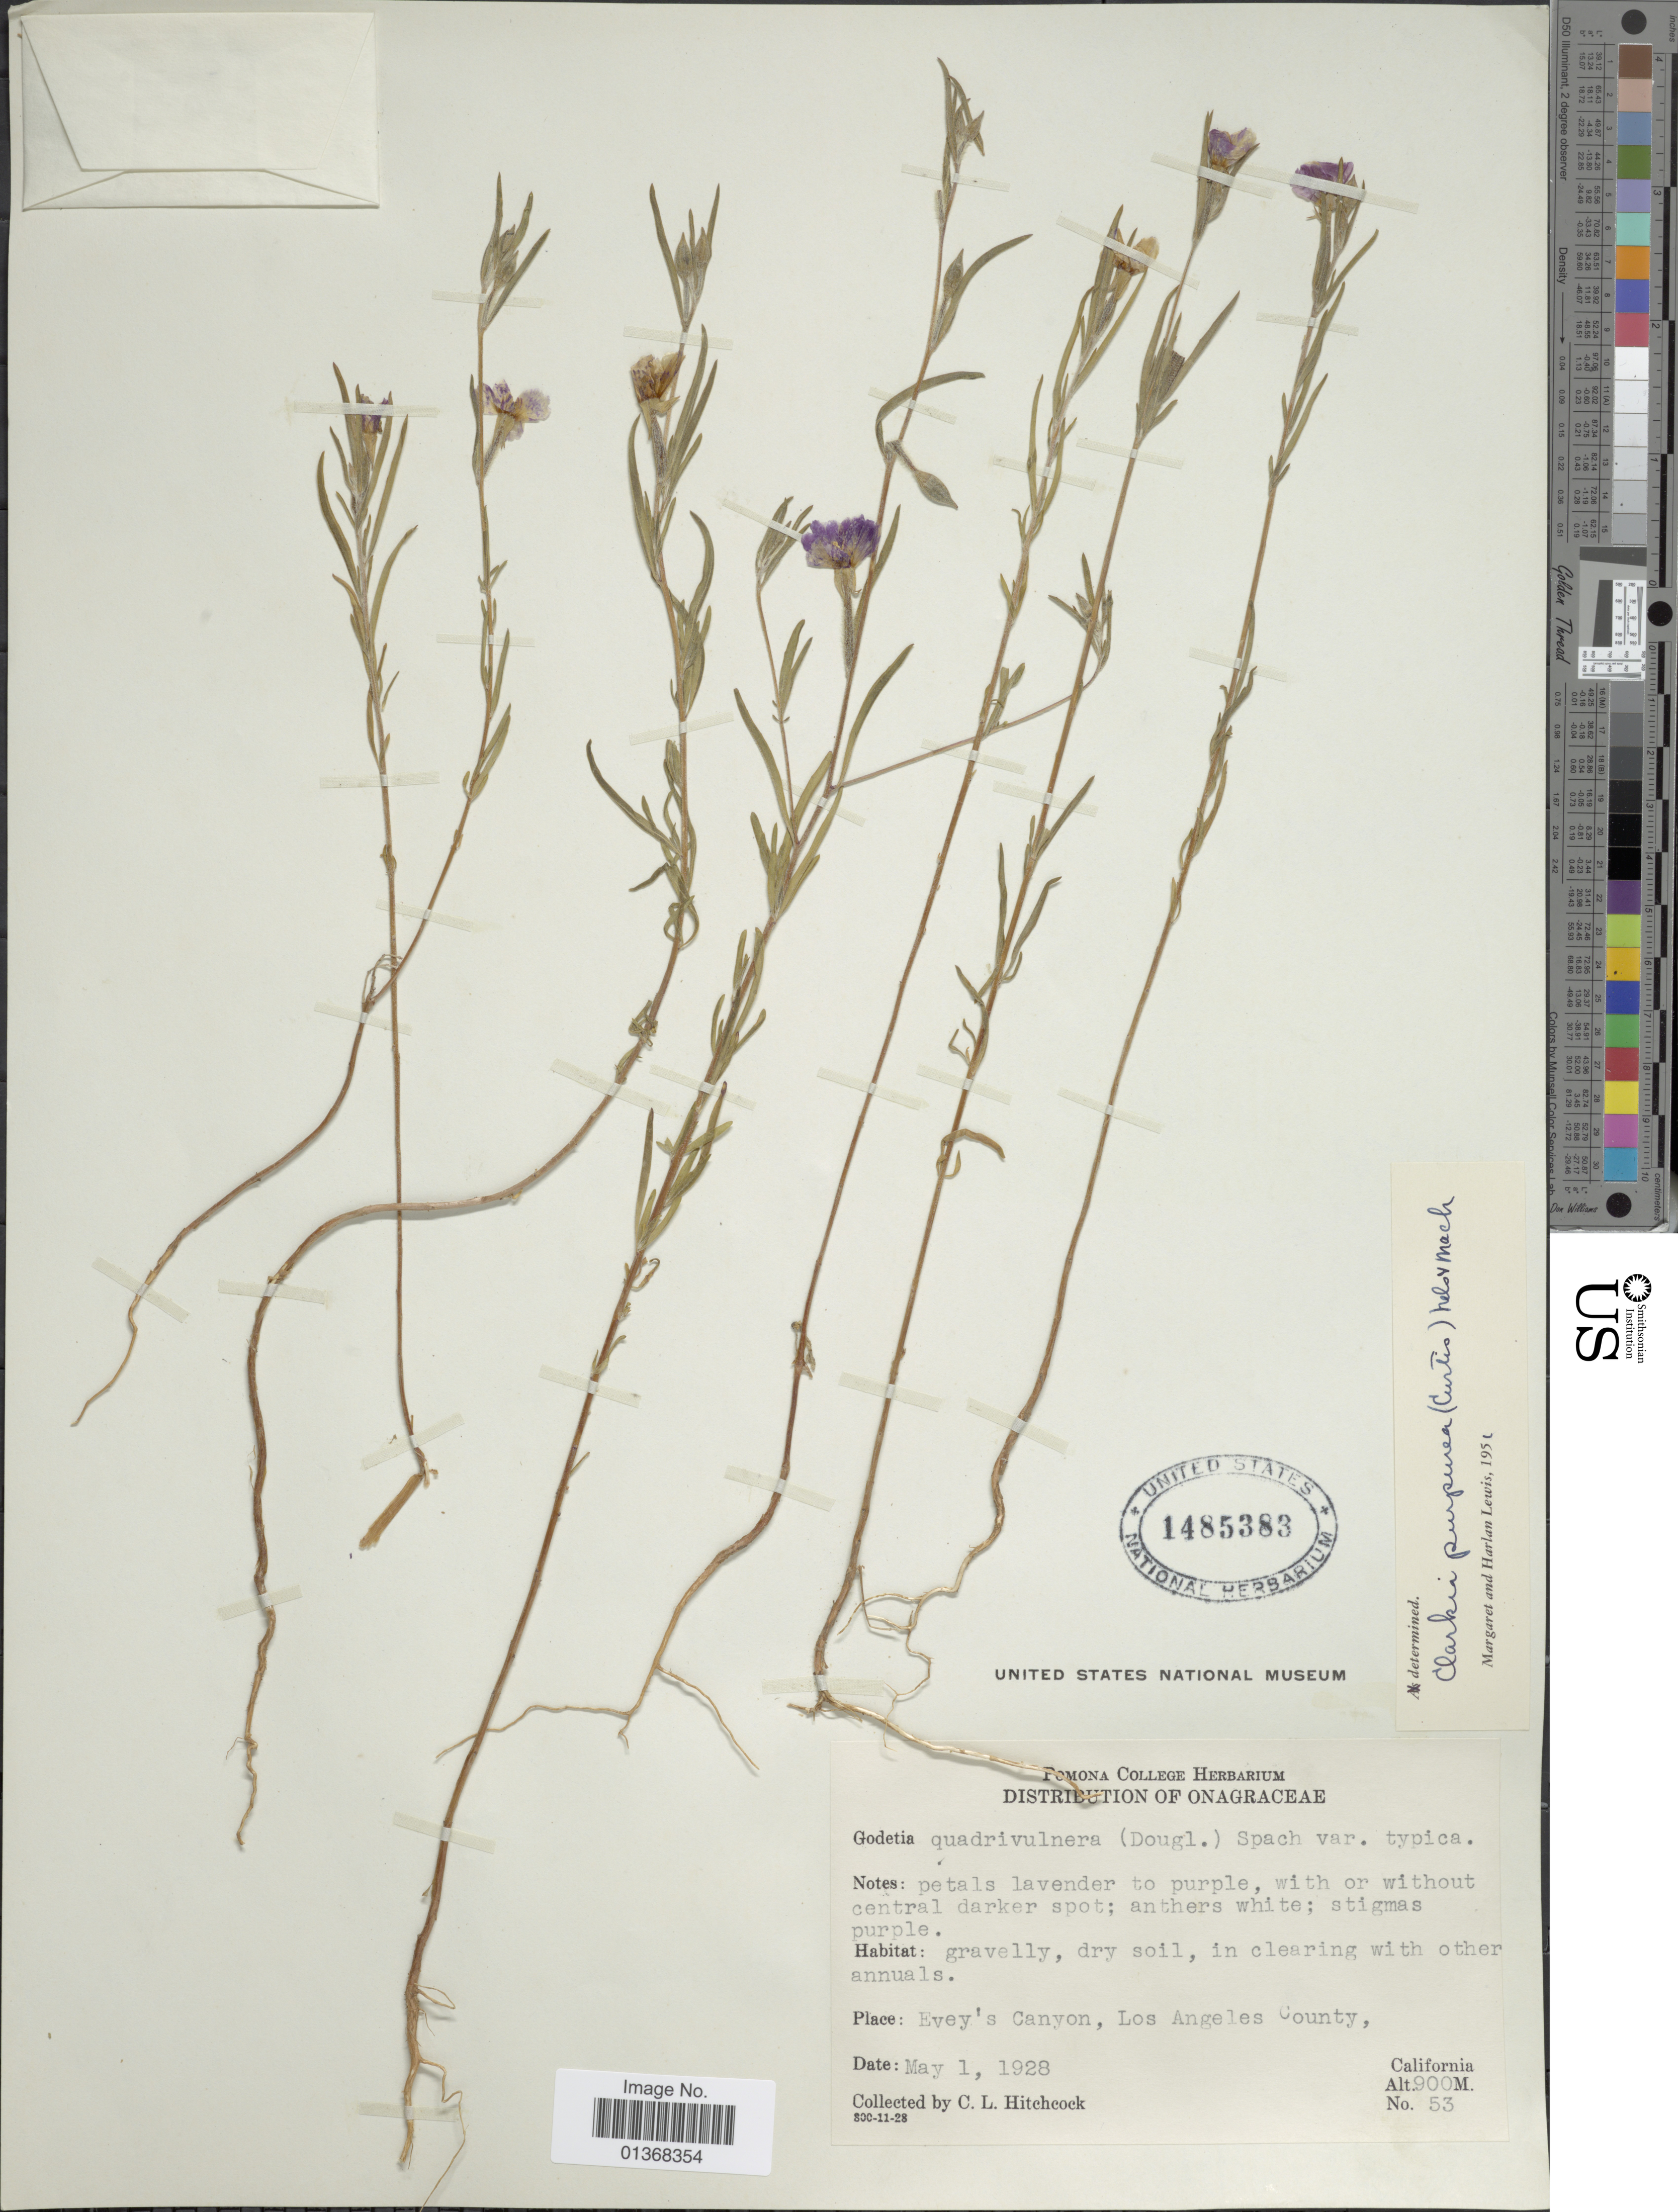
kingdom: Plantae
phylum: Tracheophyta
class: Magnoliopsida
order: Myrtales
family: Onagraceae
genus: Clarkia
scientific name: Clarkia purpurea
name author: (Curtis) A. Nelson & J.F. Macbr.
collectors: C. L. Hitchcock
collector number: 53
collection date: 1928-05-01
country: United States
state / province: California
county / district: Los Angeles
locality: Evey's Canyon, Los Angeles County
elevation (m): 900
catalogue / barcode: US 1485383